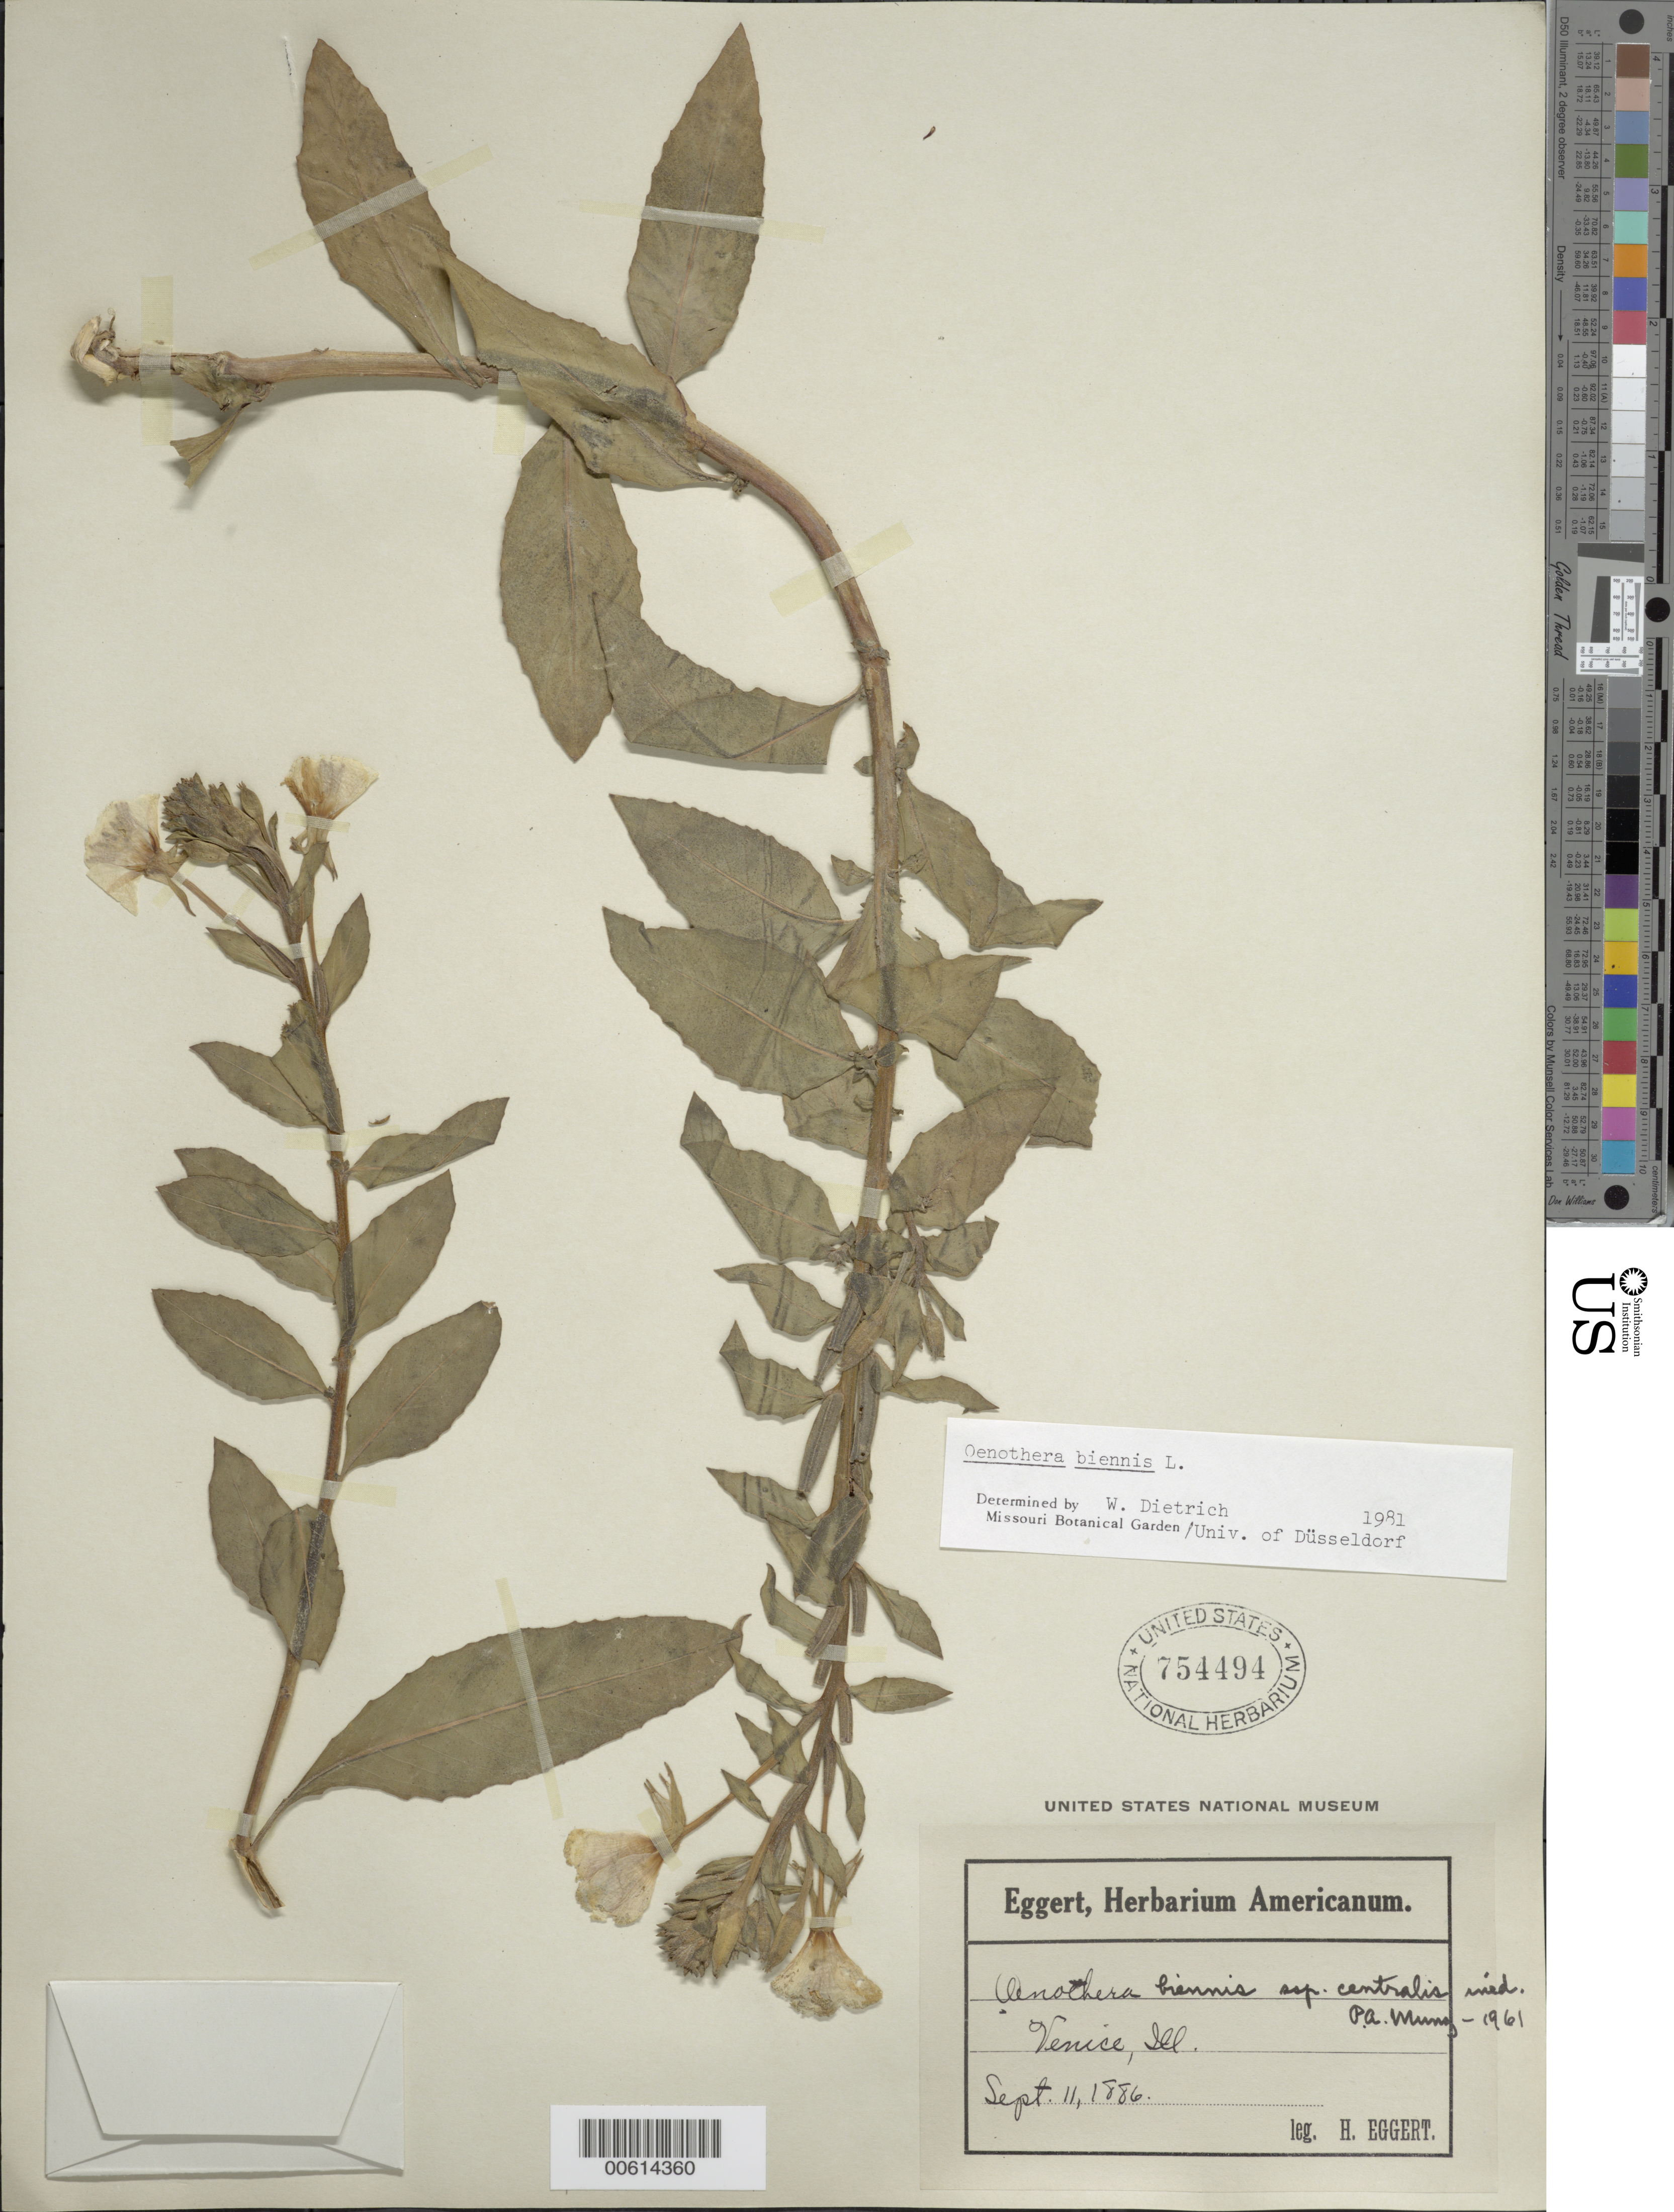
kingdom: Plantae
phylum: Tracheophyta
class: Magnoliopsida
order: Myrtales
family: Onagraceae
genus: Oenothera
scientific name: Oenothera biennis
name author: L.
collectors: H. Eggert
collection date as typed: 11 Sep 1886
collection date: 1886-09-11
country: United States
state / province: Illinois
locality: Venice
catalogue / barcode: US 754494